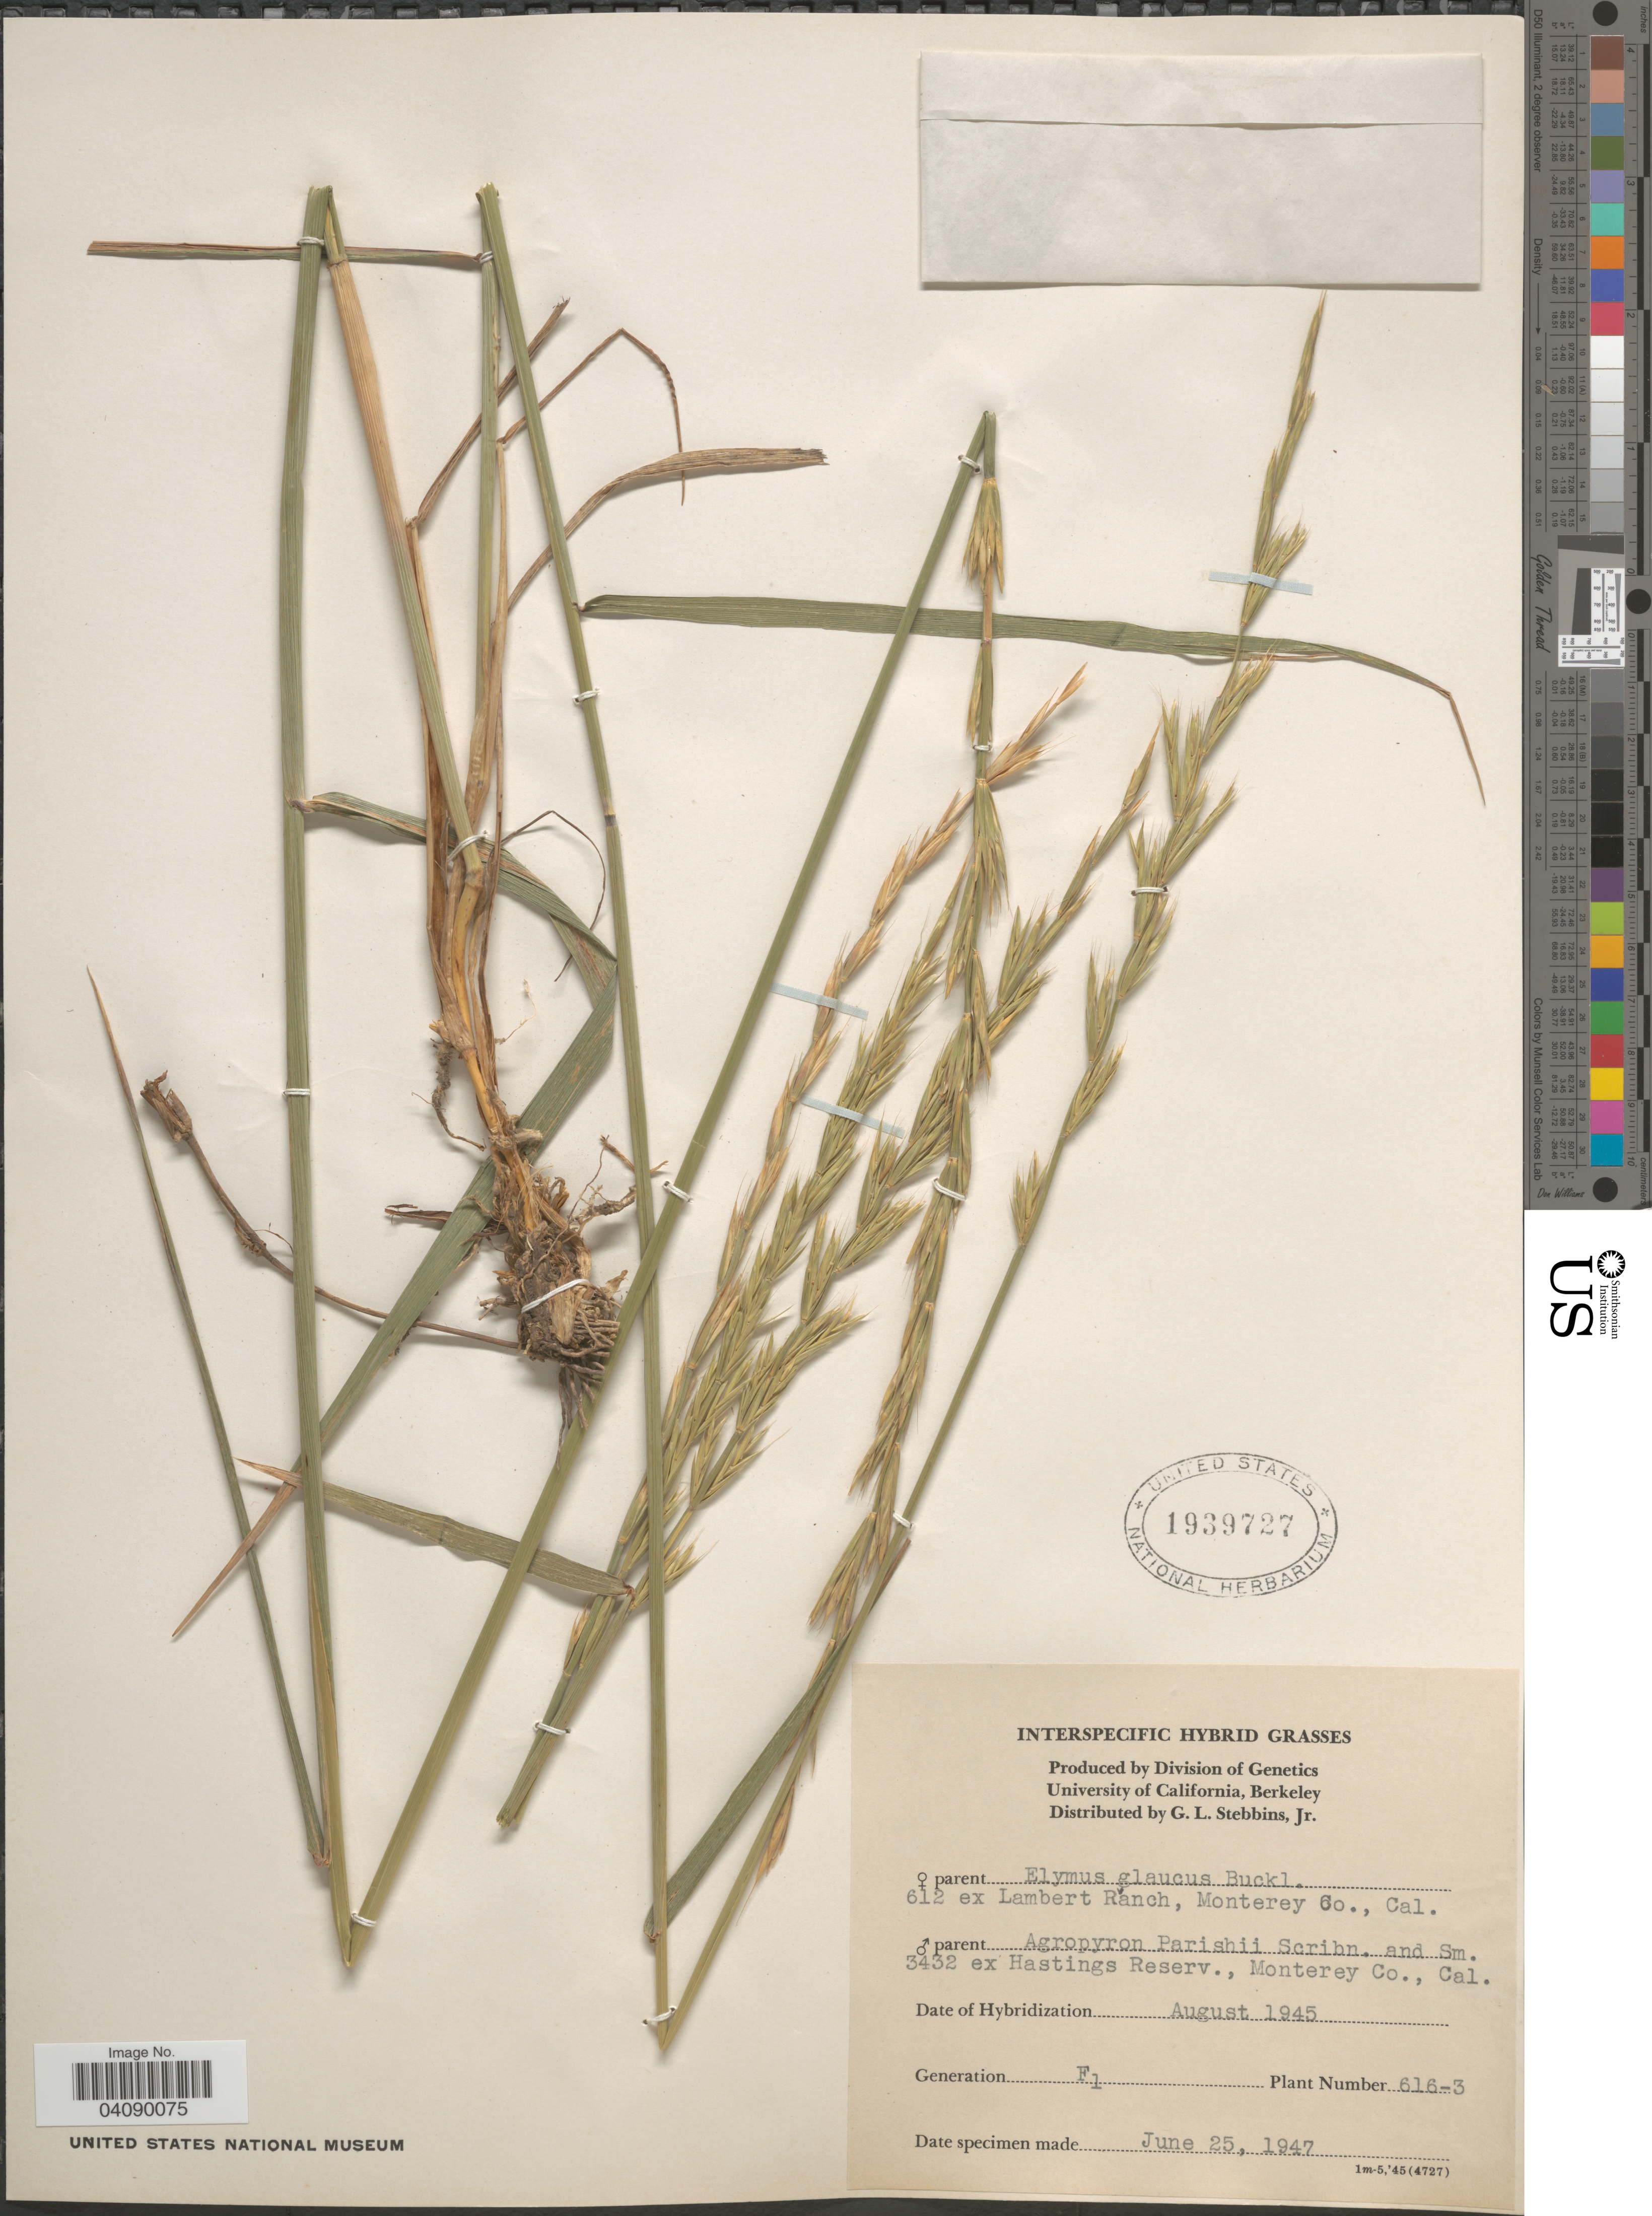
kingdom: Plantae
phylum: Tracheophyta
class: Liliopsida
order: Poales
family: Poaceae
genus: Agroelymus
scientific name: x Agroelymus sp.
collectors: G. L. Stebbins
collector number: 616-3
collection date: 1947-06-25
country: United States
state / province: California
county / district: Alameda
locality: University of California, Berkeley.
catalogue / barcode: US 1939727